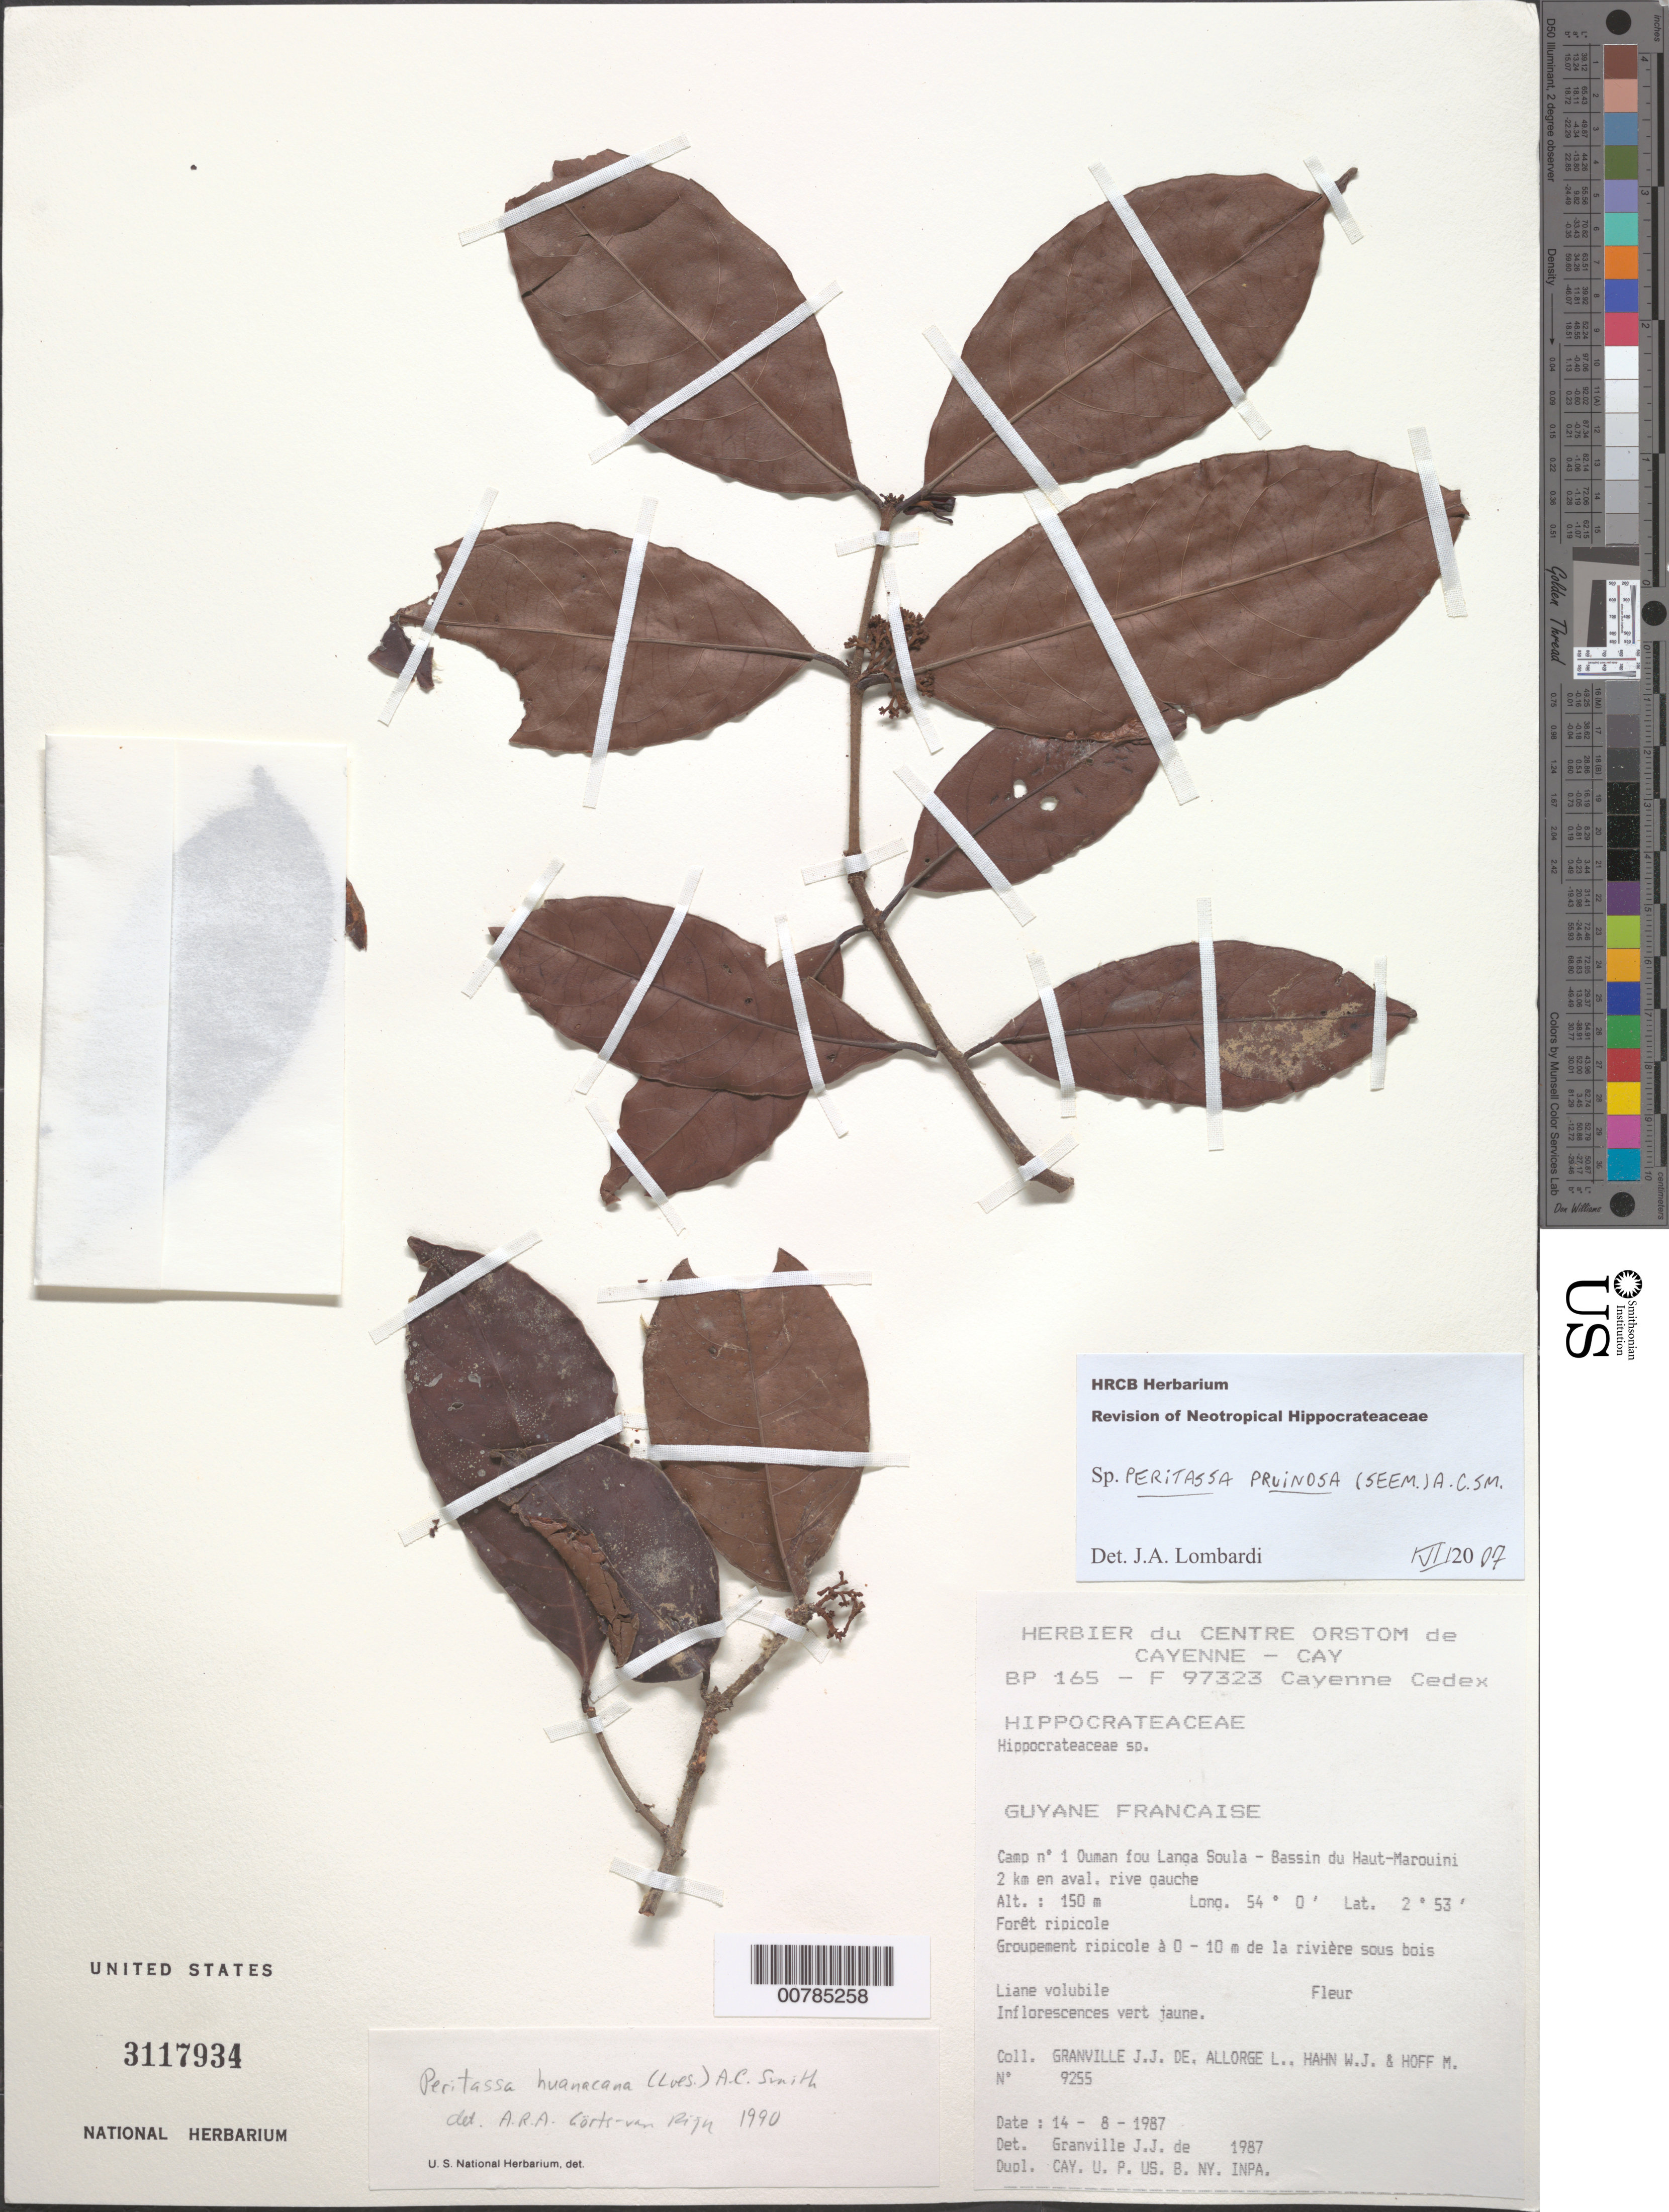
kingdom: Plantae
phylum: Tracheophyta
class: Magnoliopsida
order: Celastrales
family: Celastraceae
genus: Peritassa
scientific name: Peritassa pruinosa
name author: (Seem.) A.C. Sm.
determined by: Lombardi, Julio A.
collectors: J.-J. de Granville, L. Allorge, W. J. Hahn & M. Hoff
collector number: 9255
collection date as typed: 14-Aug-87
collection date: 1987-08-14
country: French Guiana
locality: Camp #1, Ouman fou Langa Soula, Bassin du Haut-Marouini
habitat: Riparian forest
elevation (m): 150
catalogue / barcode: US 3117934